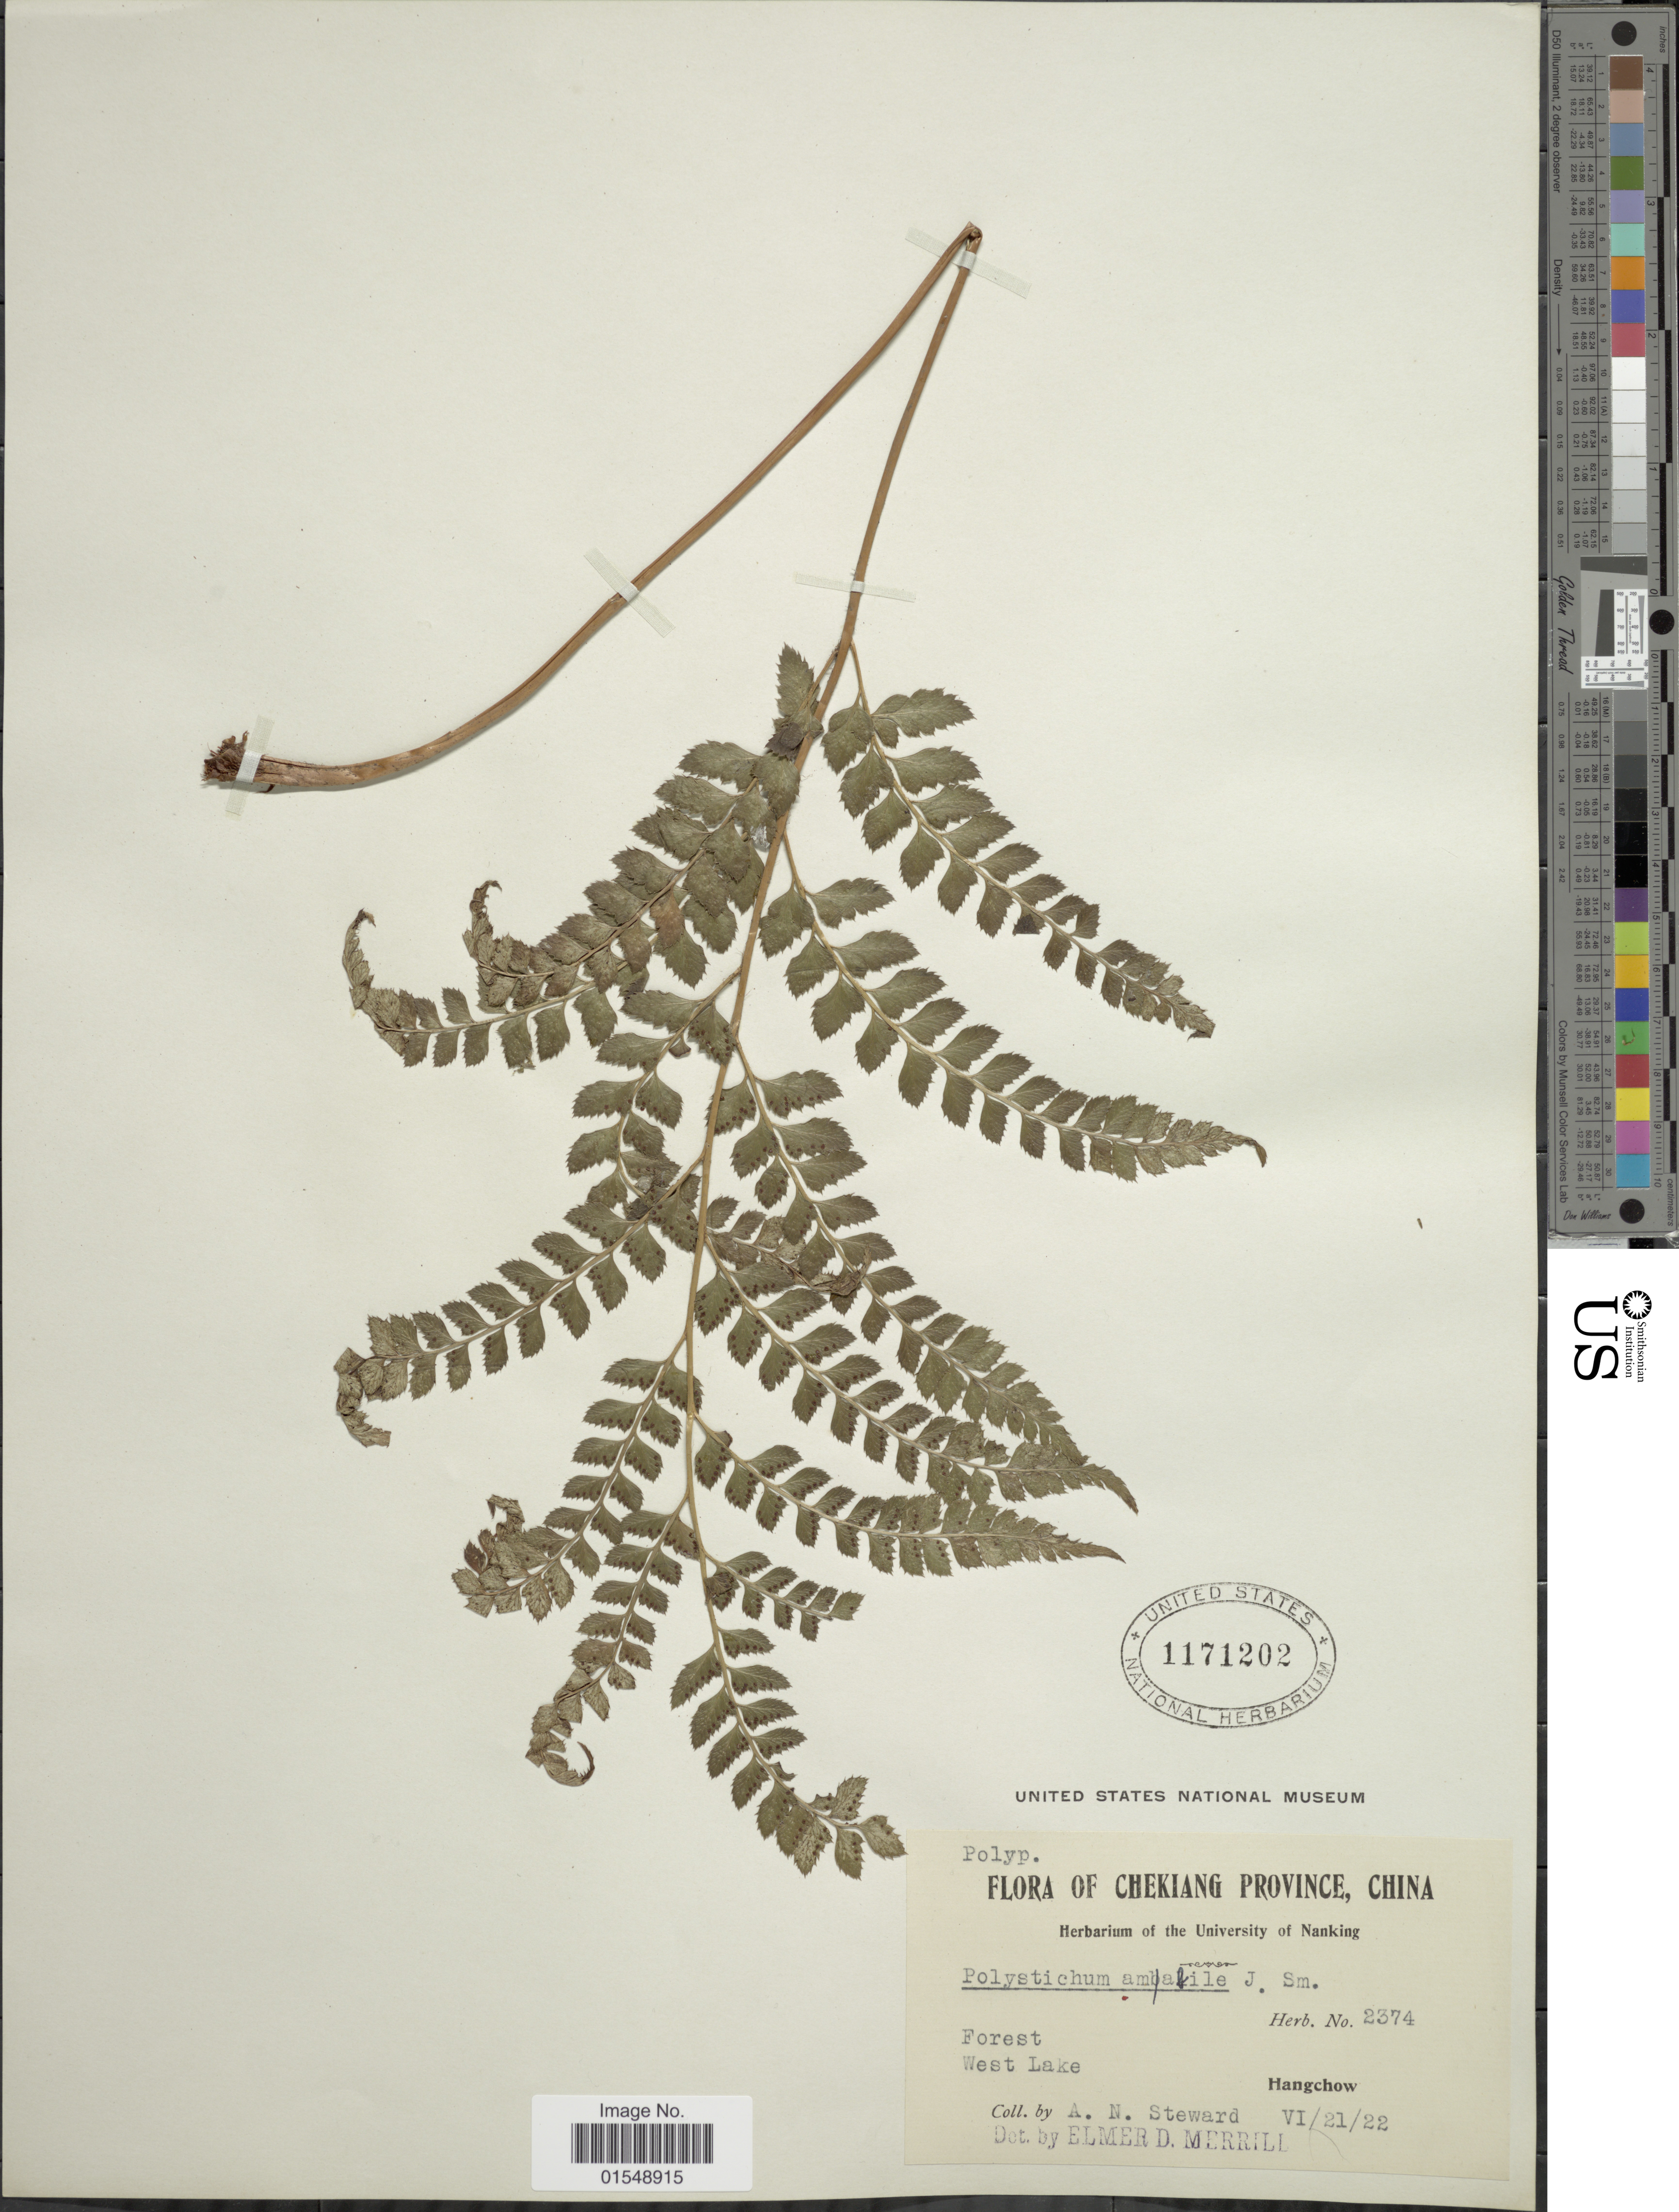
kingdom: Plantae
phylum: Tracheophyta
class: Polypodiopsida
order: Polypodiales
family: Dryopteridaceae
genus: Arachniodes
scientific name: Arachniodes amabilis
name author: (Blume) Tindale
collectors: A. N. Steward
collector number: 2374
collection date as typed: Transcribed d/m/y: 21/5/22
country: China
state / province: Zhejiang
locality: Chekiang Province, Forest west Lake, Hangchow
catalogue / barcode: US 1171202